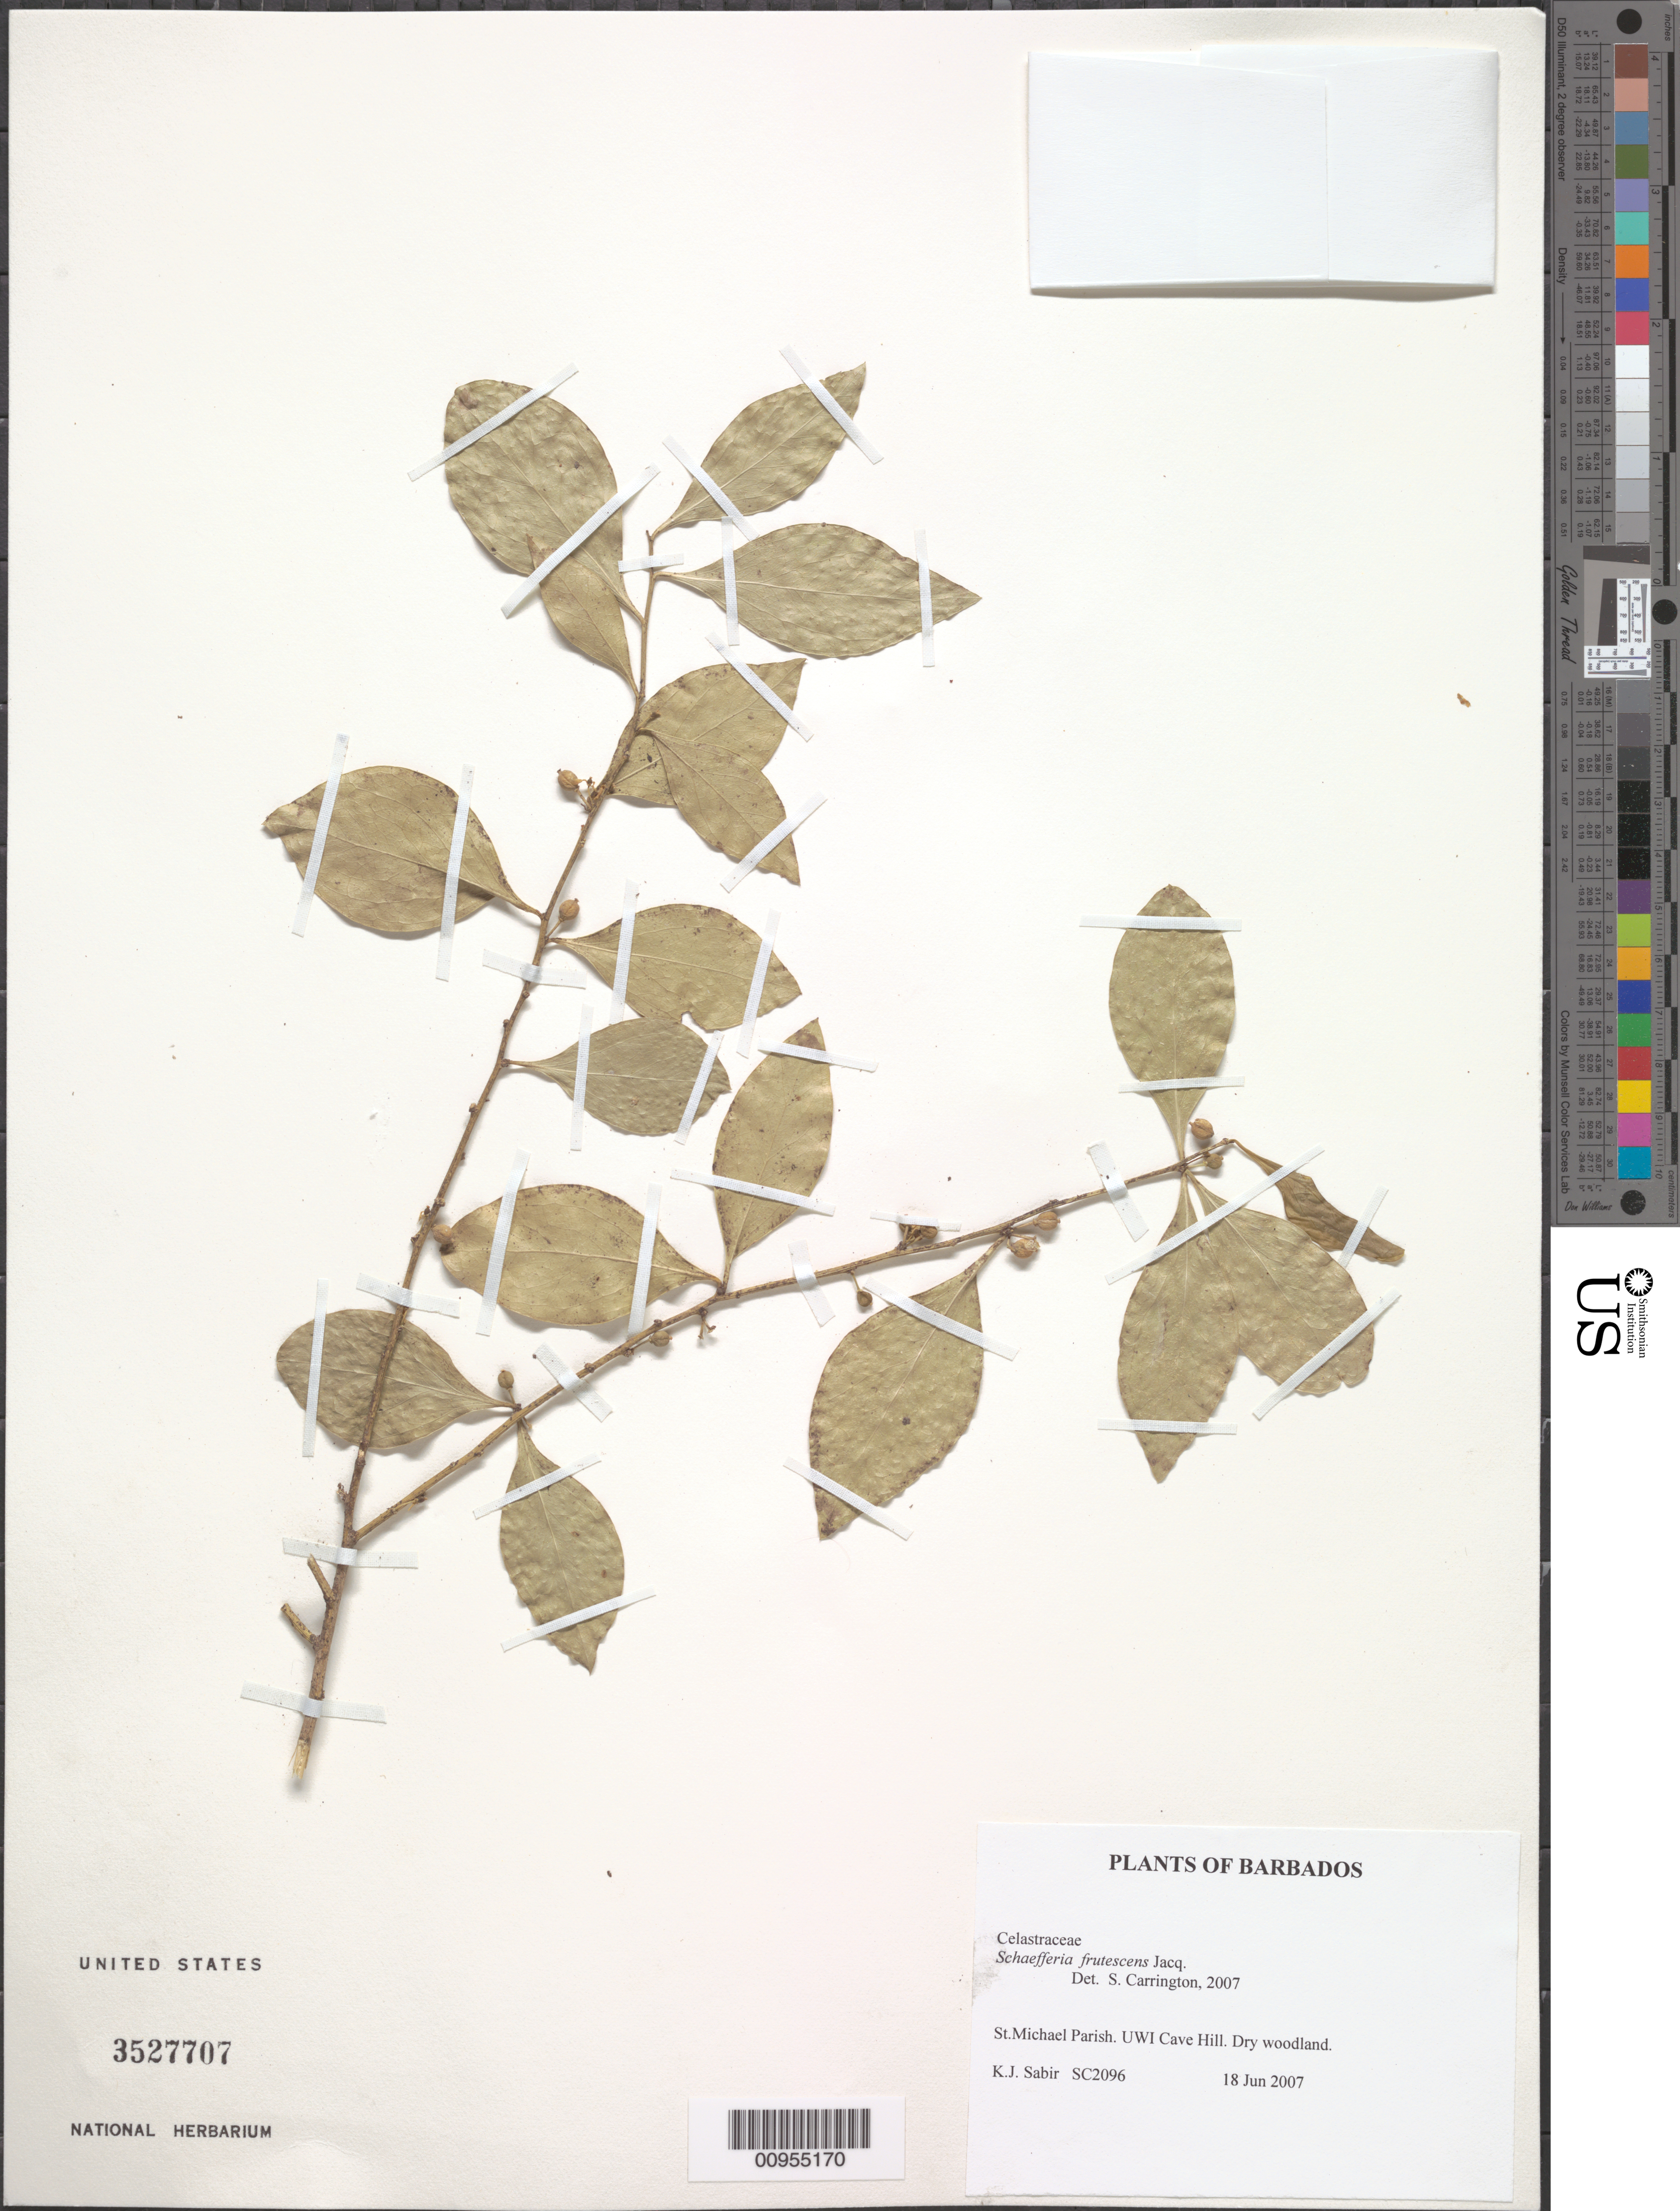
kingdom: Plantae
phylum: Tracheophyta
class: Magnoliopsida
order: Celastrales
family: Celastraceae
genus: Schaefferia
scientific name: Schaefferia frutescens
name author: Jacq.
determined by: Carrington, C. M. S.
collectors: K. Sabir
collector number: SC 2096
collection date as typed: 18 Jun 2007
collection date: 2007-06-18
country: Barbados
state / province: Saint Michael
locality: UWI Cave Hill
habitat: dry woodland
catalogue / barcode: US 3527707